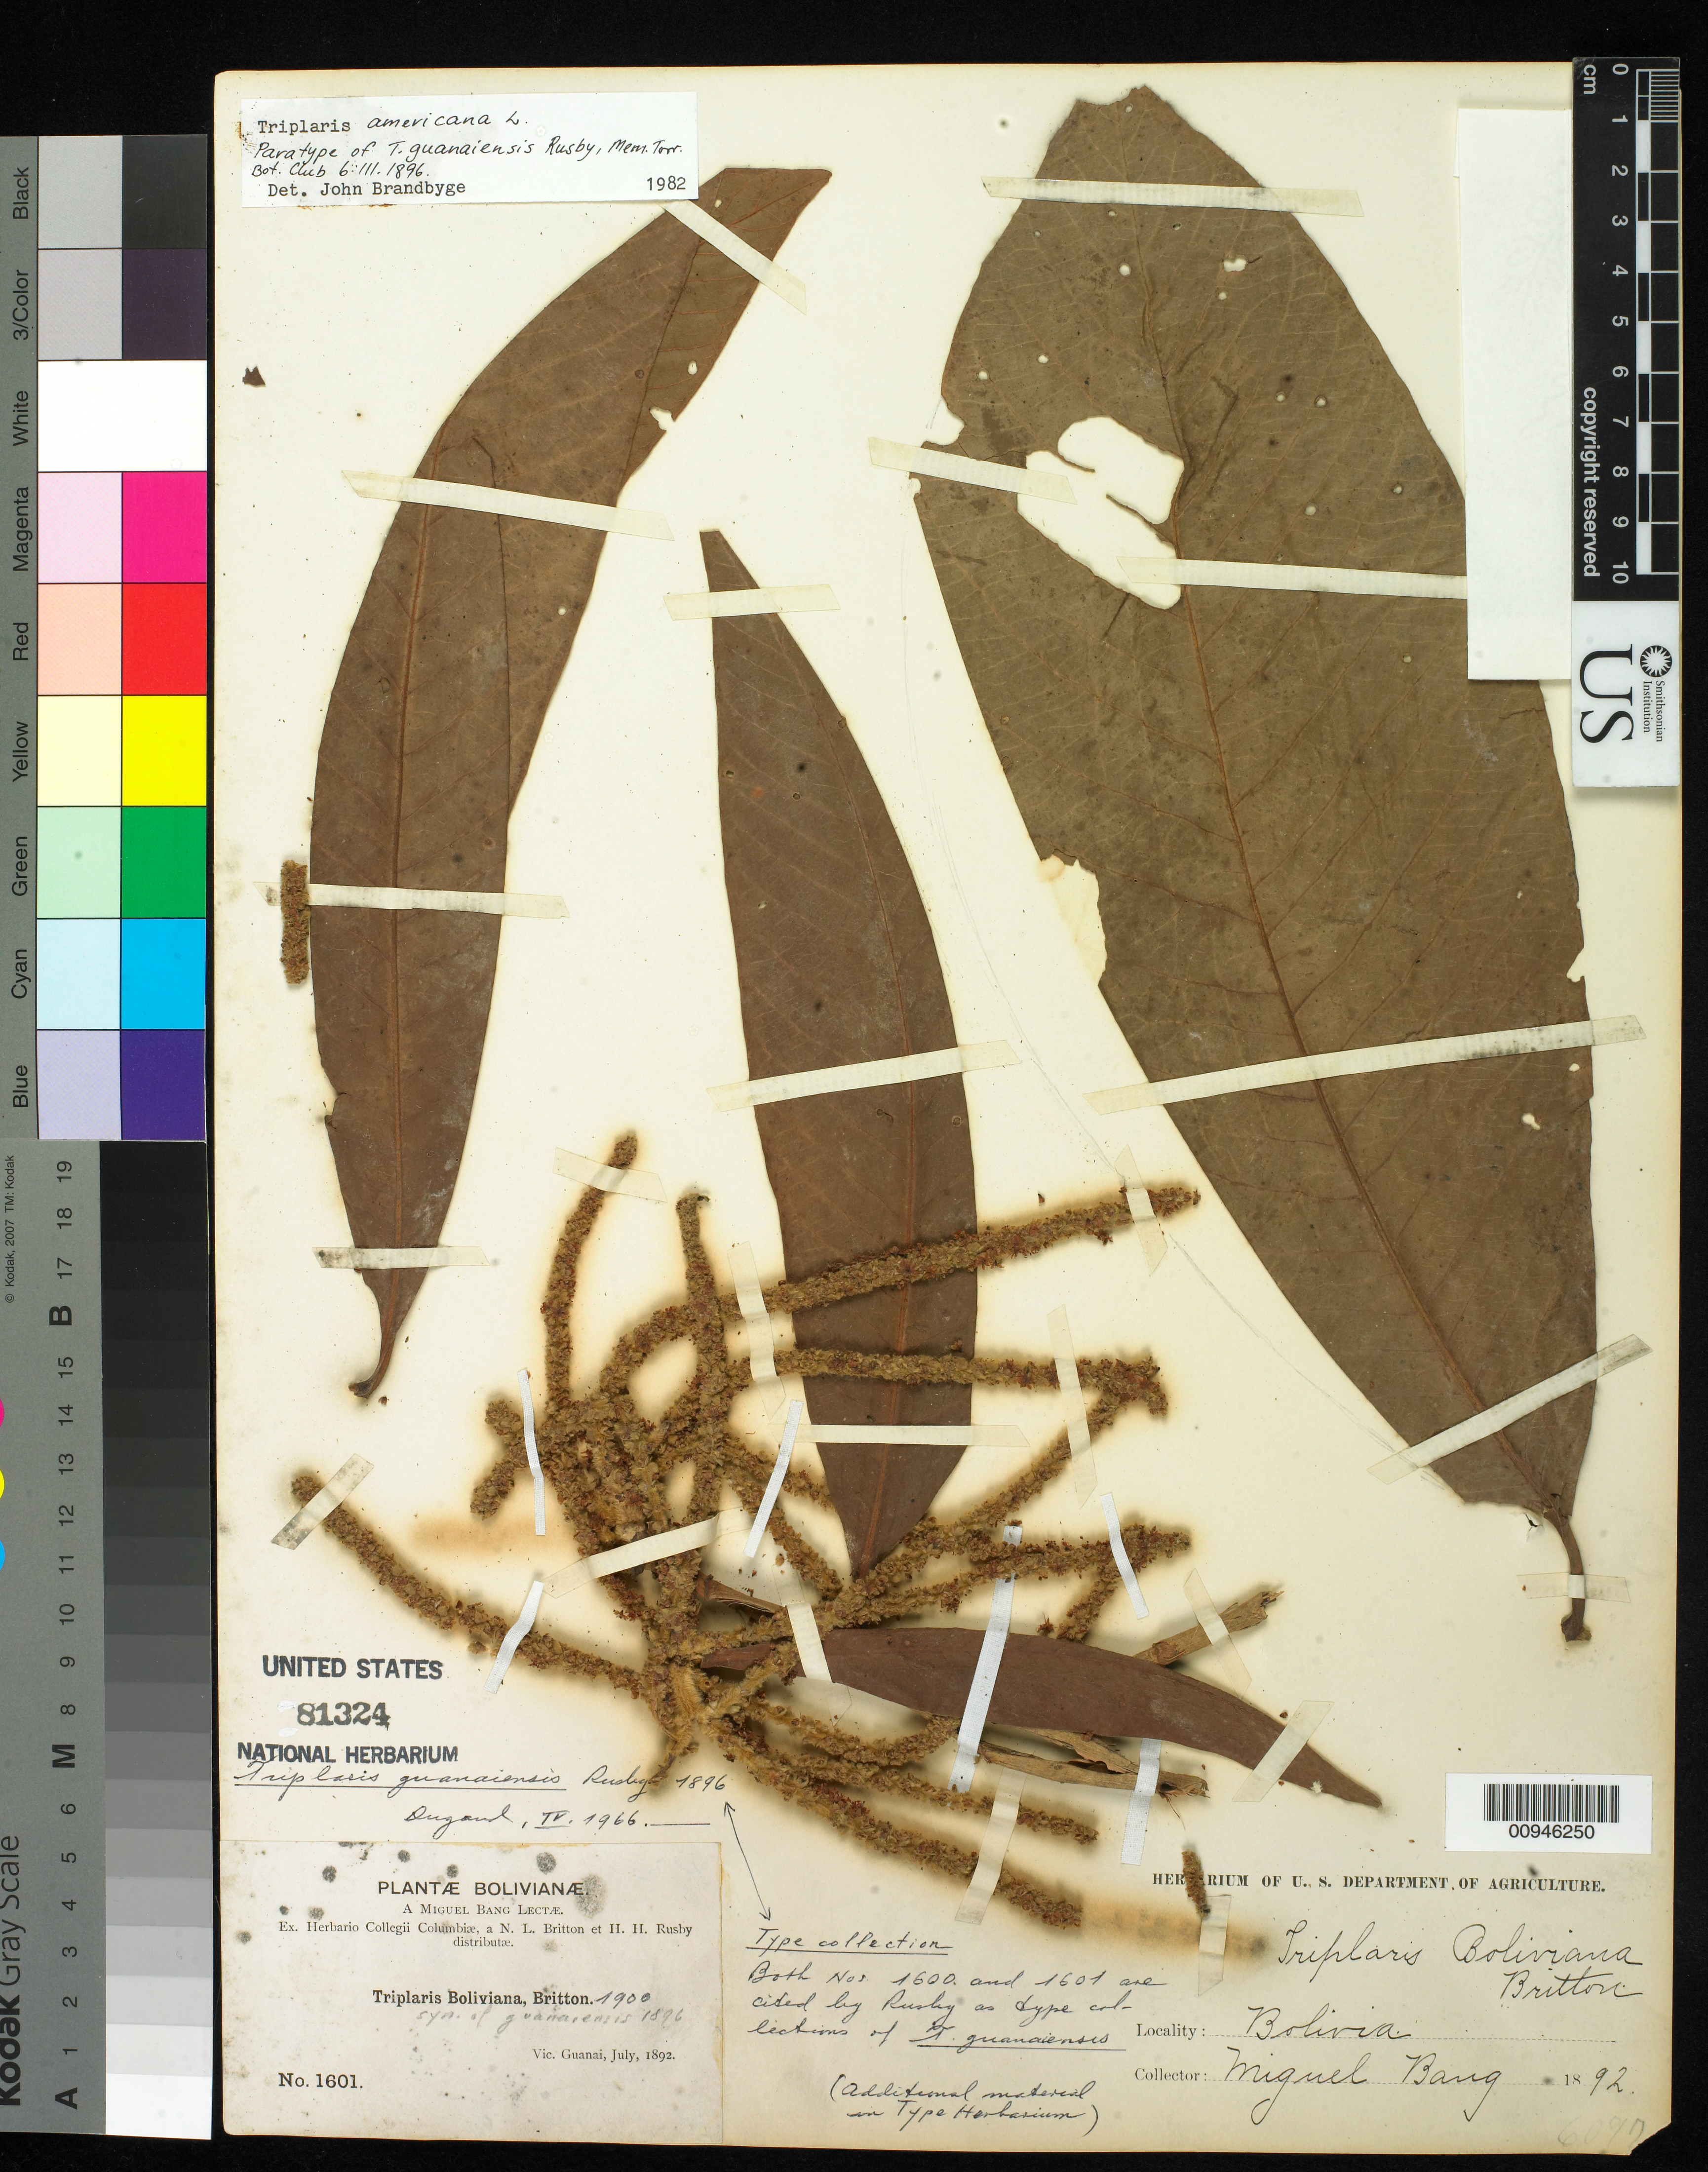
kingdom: Plantae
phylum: Tracheophyta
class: Magnoliopsida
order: Caryophyllales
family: Polygonaceae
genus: Triplaris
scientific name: Triplaris guanaiensis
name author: Rusby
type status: Syntype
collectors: M. Bang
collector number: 1601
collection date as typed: Jul 1892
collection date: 1892-07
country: Bolivia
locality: Vic. Guanai.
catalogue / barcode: US 81324